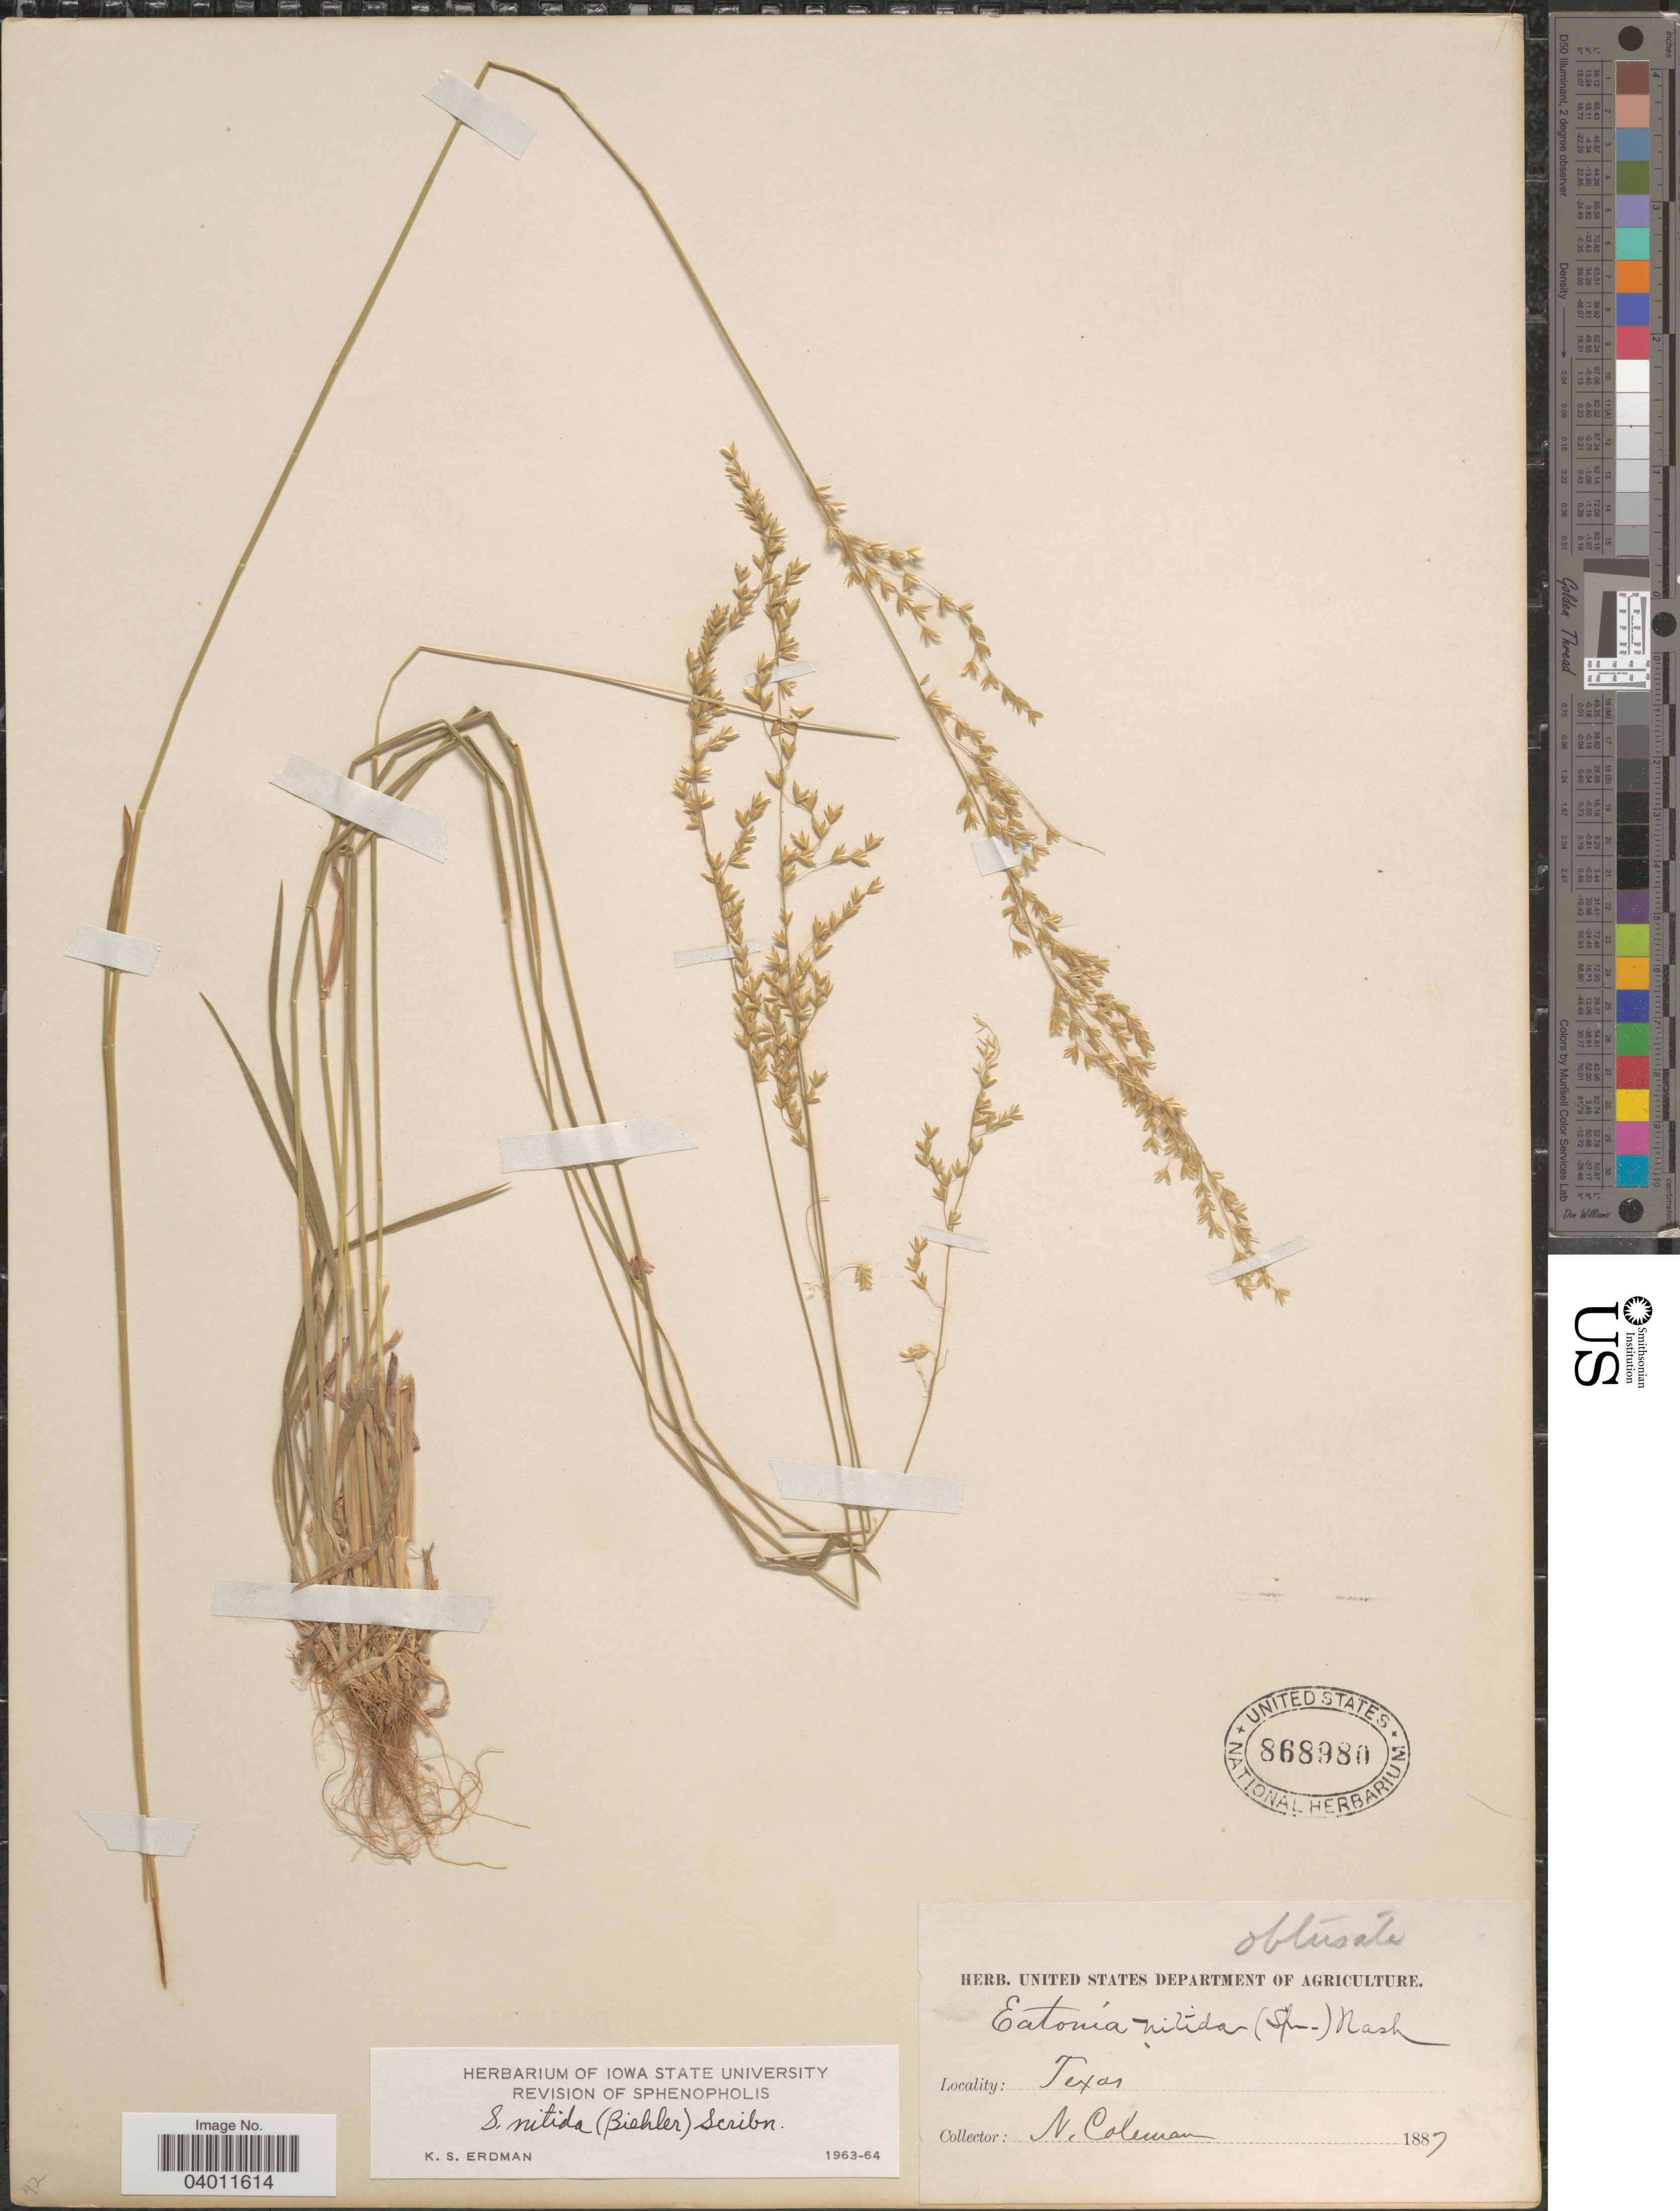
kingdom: Plantae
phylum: Tracheophyta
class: Liliopsida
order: Poales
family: Poaceae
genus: Sphenopholis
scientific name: Sphenopholis nitida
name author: (Biehler) Scribn.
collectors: N. Coleman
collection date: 1887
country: United States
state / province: Texas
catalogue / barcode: US 868980